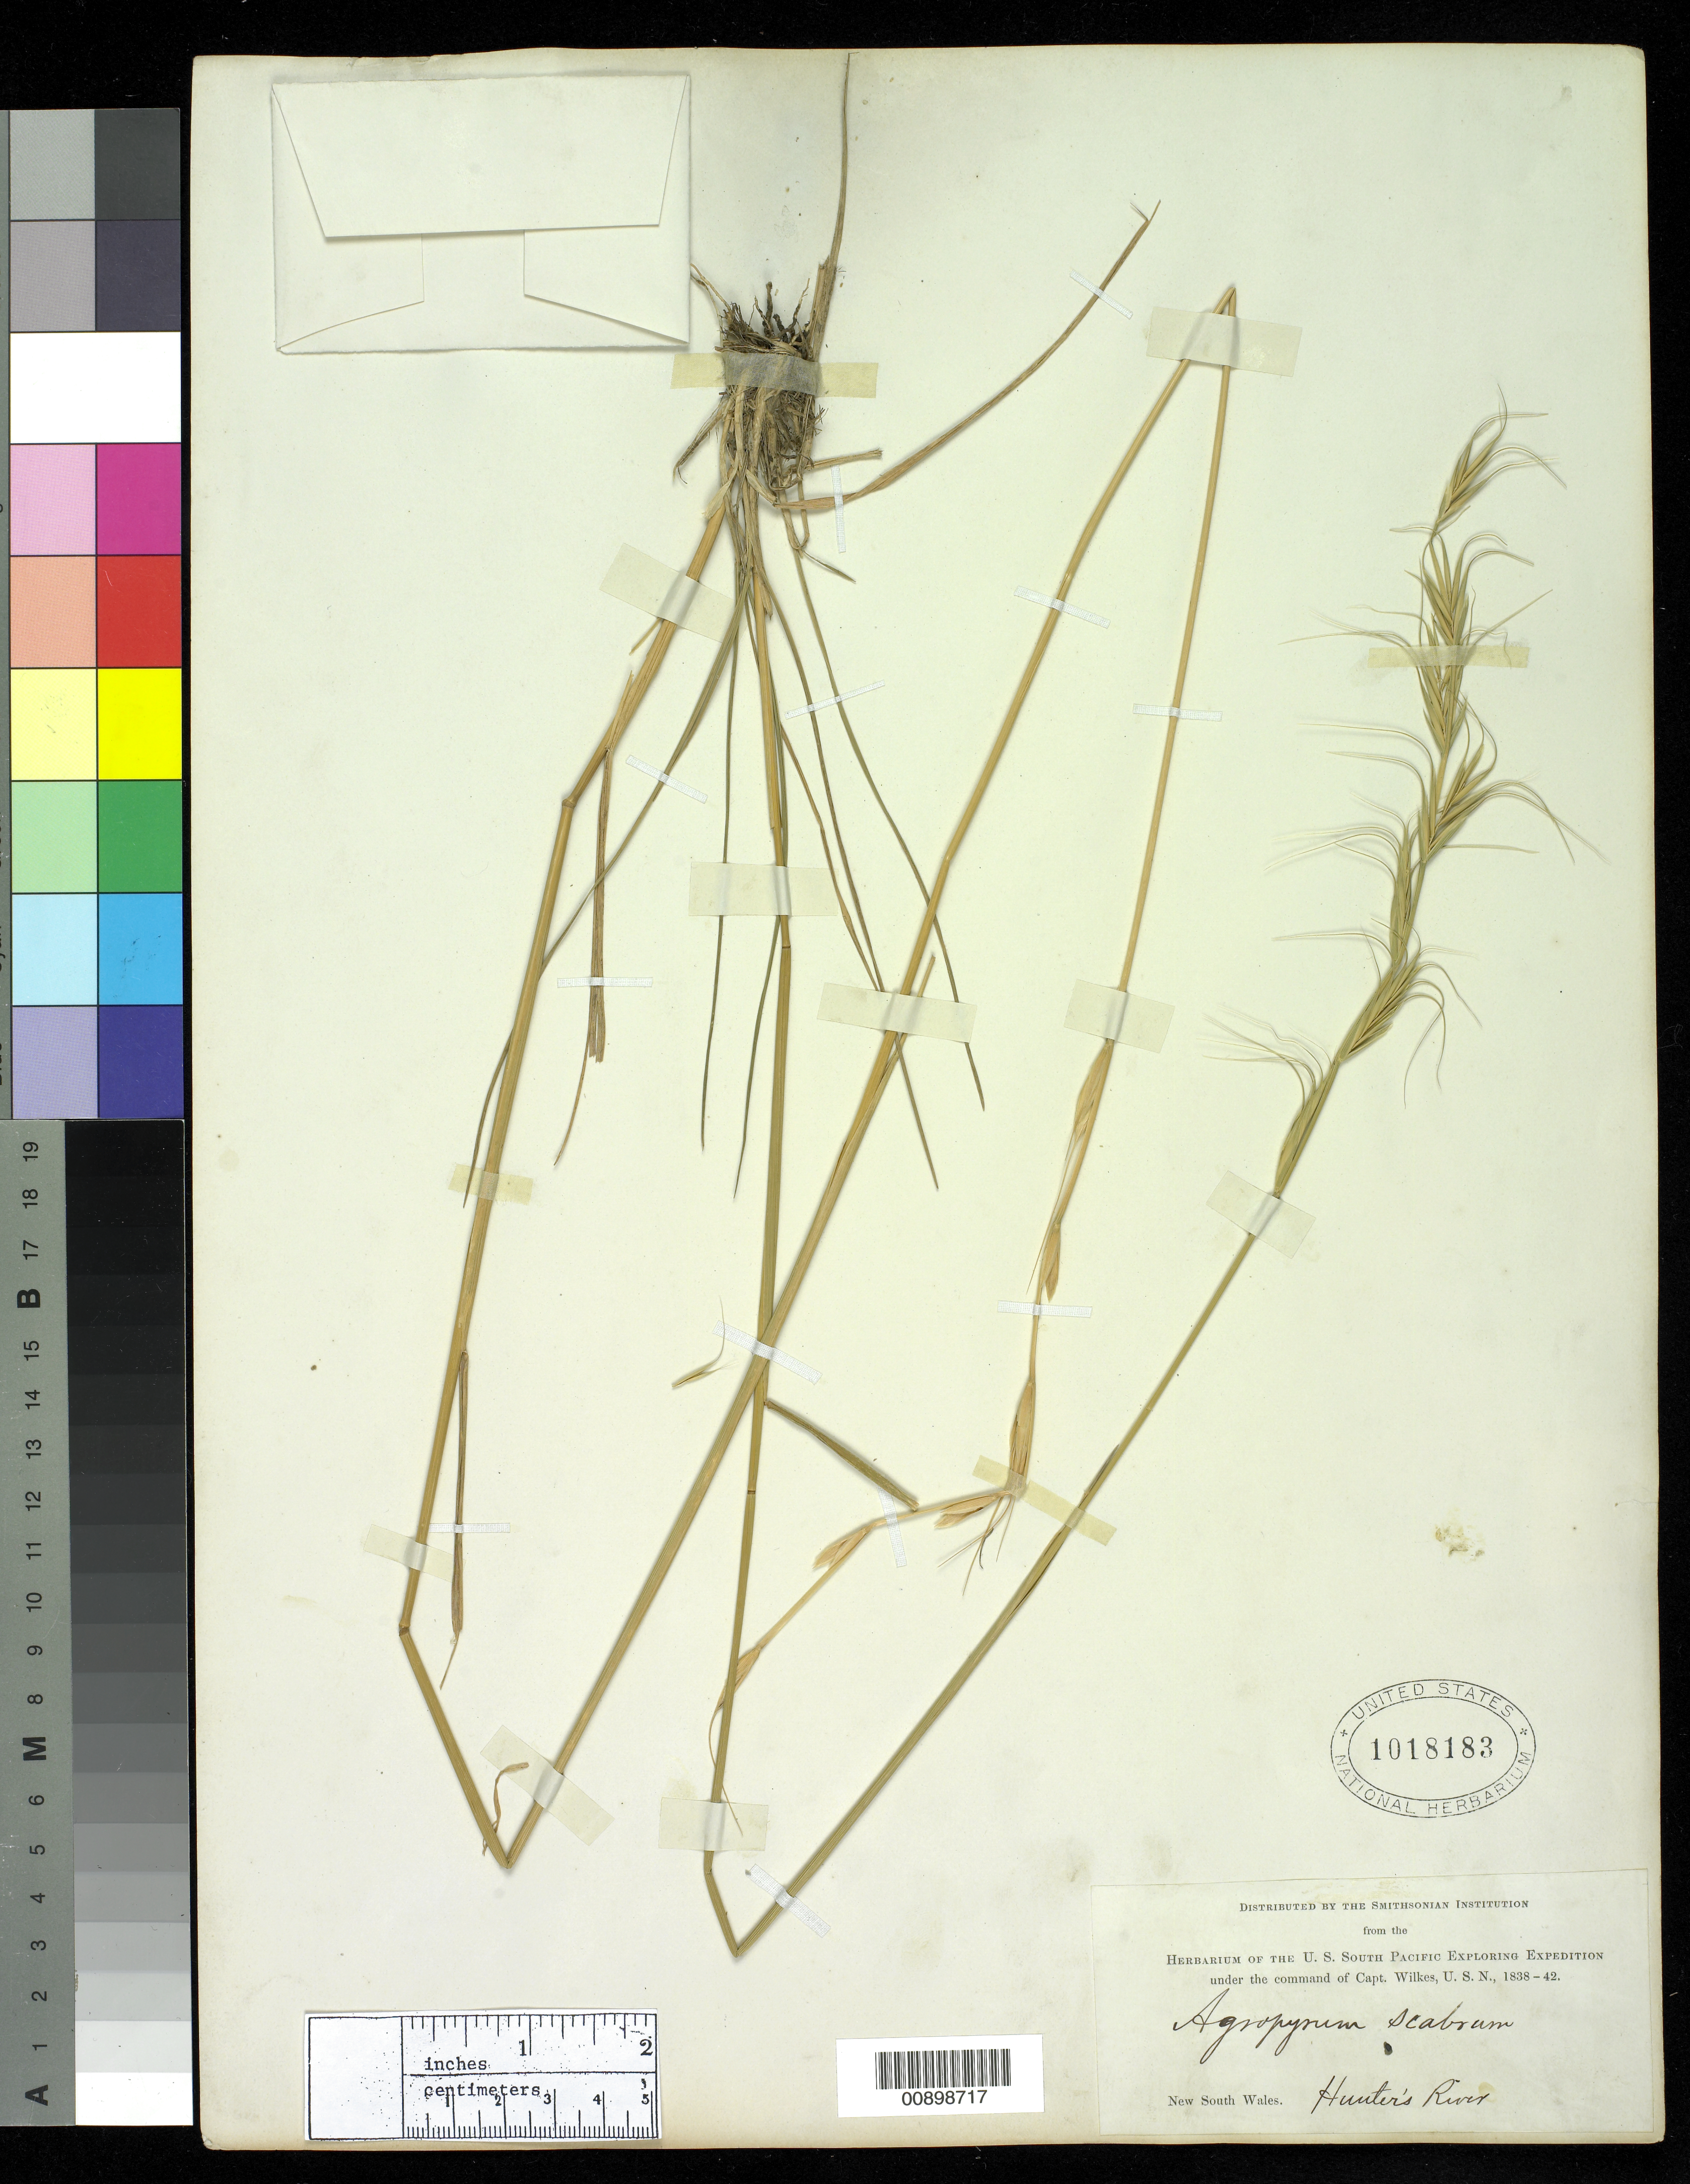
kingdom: Plantae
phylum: Tracheophyta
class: Liliopsida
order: Poales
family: Poaceae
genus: Anthosachne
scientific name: Anthosachne scabra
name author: (R. Br.) Nevski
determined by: Poaceae Reorganization Project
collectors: Wilkes Explor. Exped.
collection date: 1838/1842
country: Australia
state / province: New South Wales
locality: Hunter's River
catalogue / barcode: US 1018183